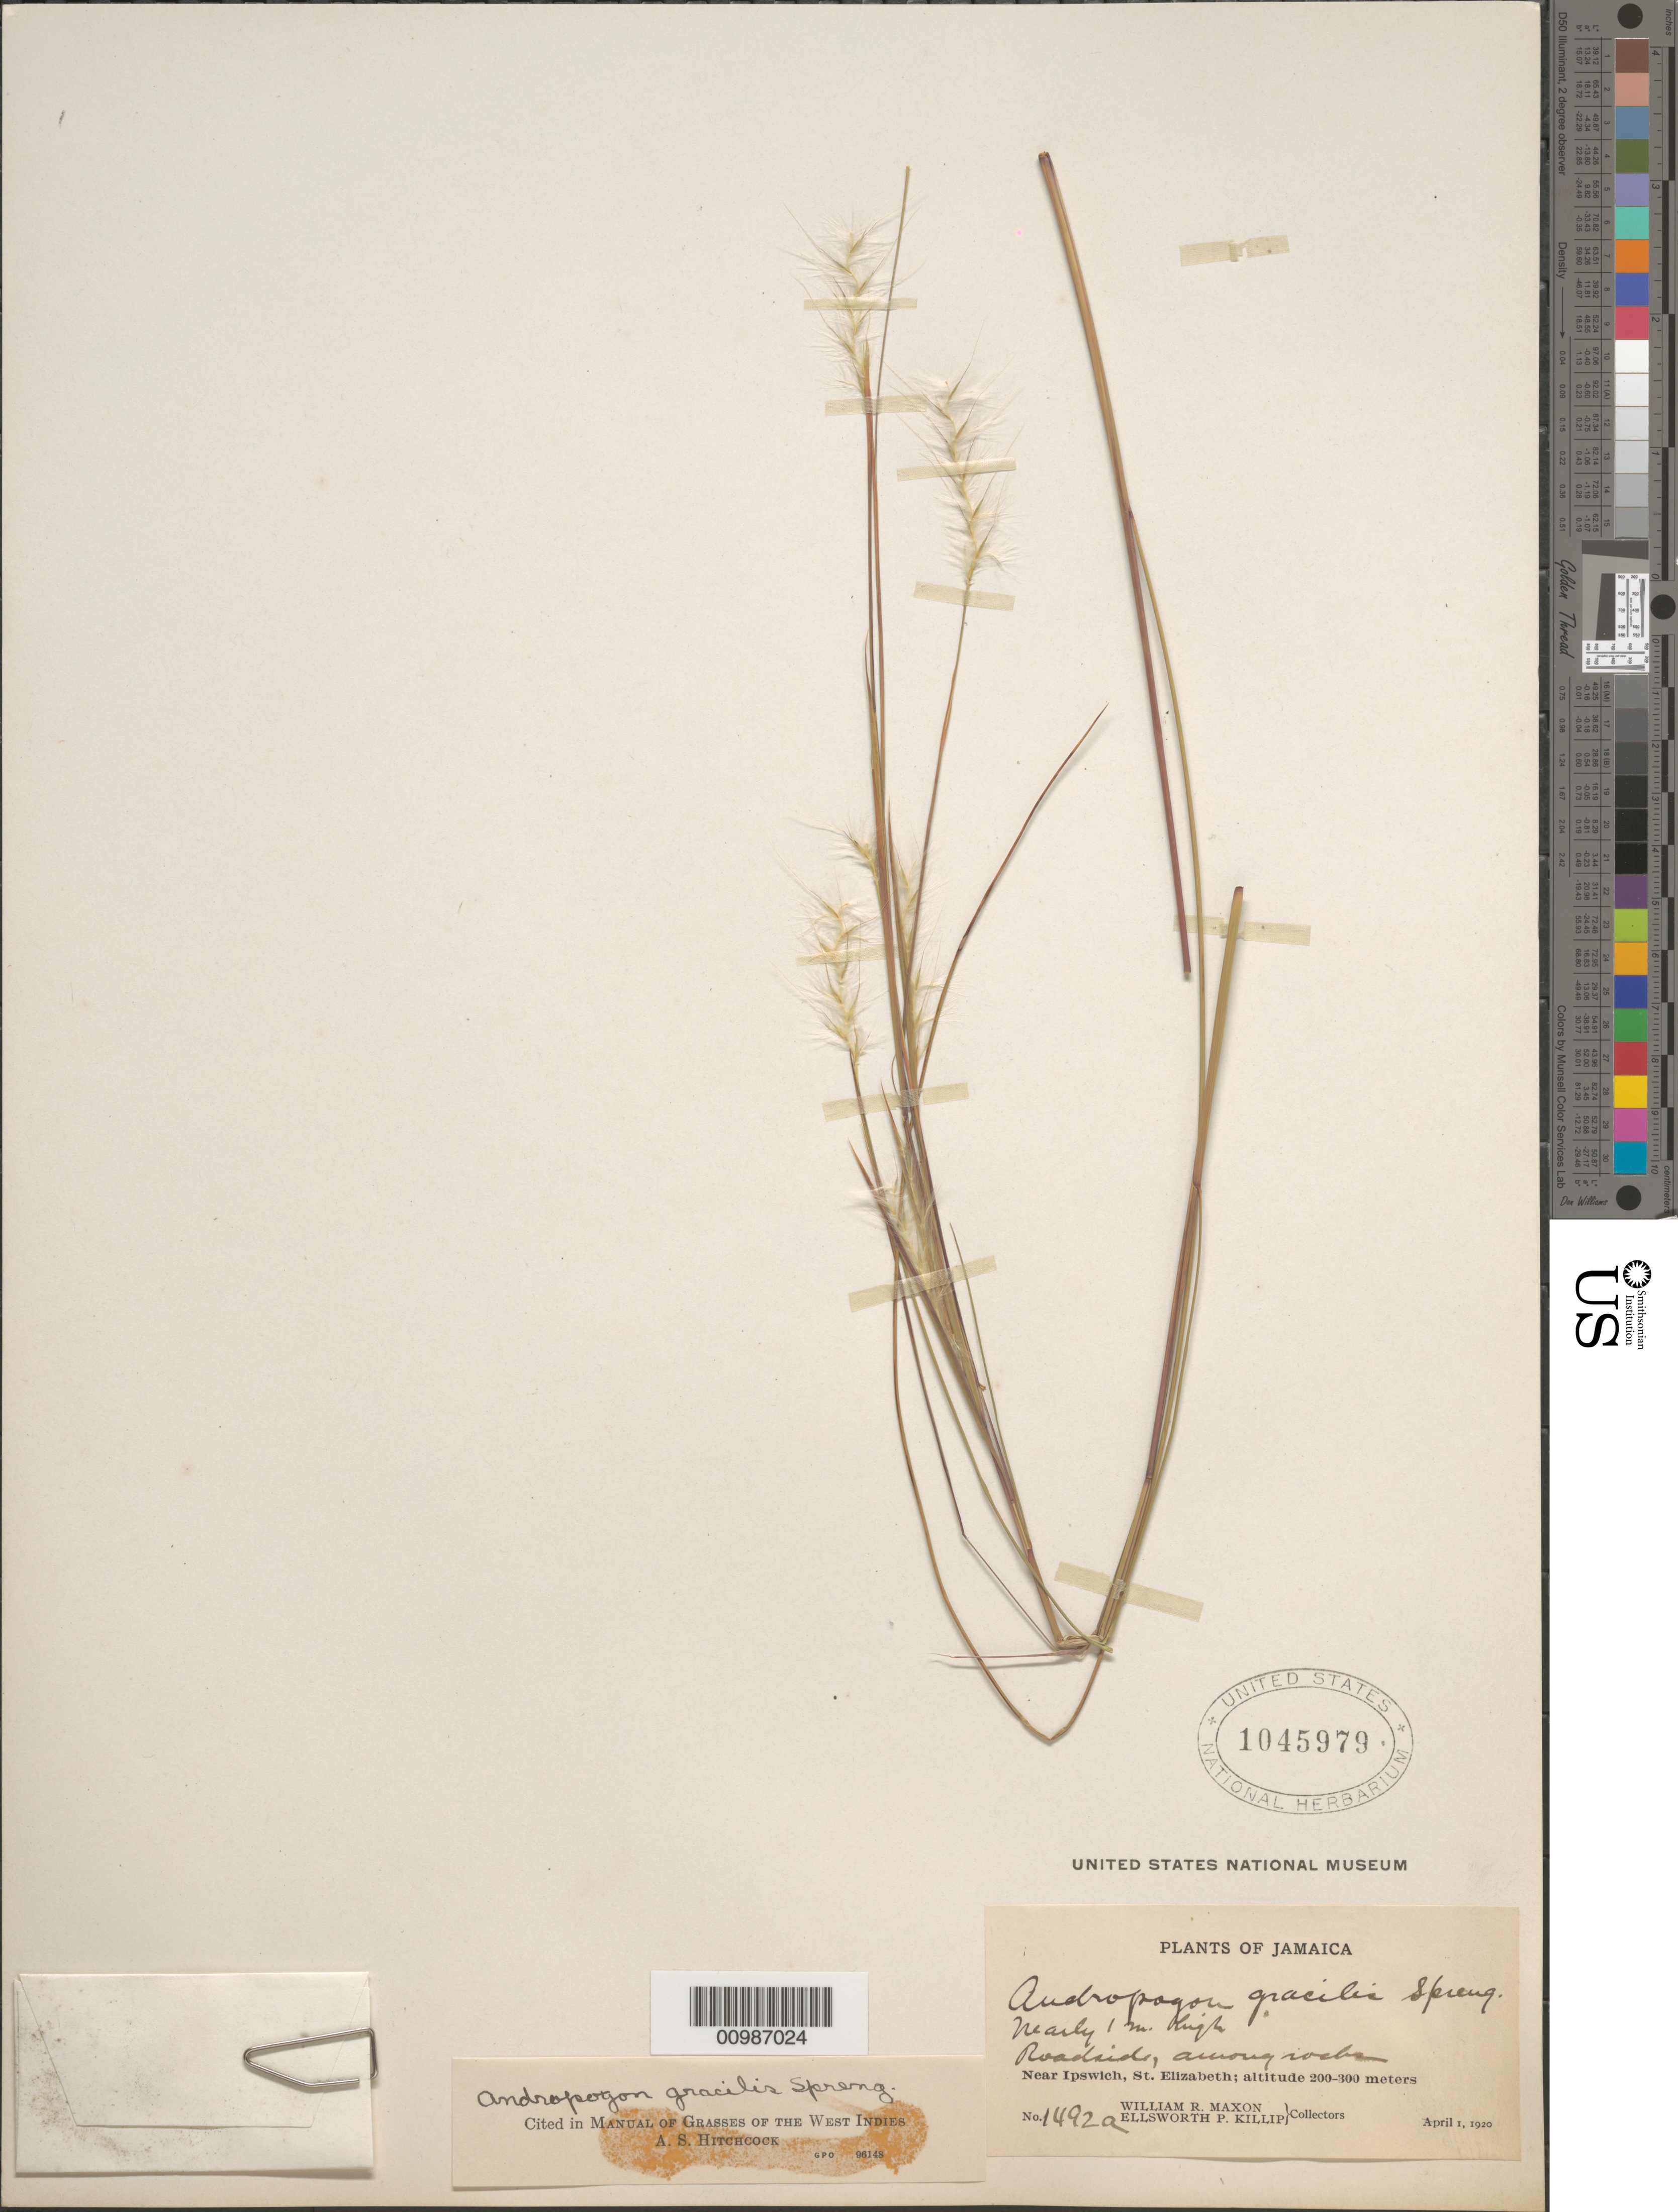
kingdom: Plantae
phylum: Tracheophyta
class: Liliopsida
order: Poales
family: Poaceae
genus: Andropogon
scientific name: Andropogon gracilis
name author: Spreng.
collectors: W. R. Maxon & E. P. Killip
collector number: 1492a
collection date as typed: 01 Apr 1920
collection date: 1920-04-01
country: Jamaica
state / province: Saint Elizabeth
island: Jamaica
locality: near Ipswich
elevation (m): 200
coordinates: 0 N, 0 E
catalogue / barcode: US 1045979